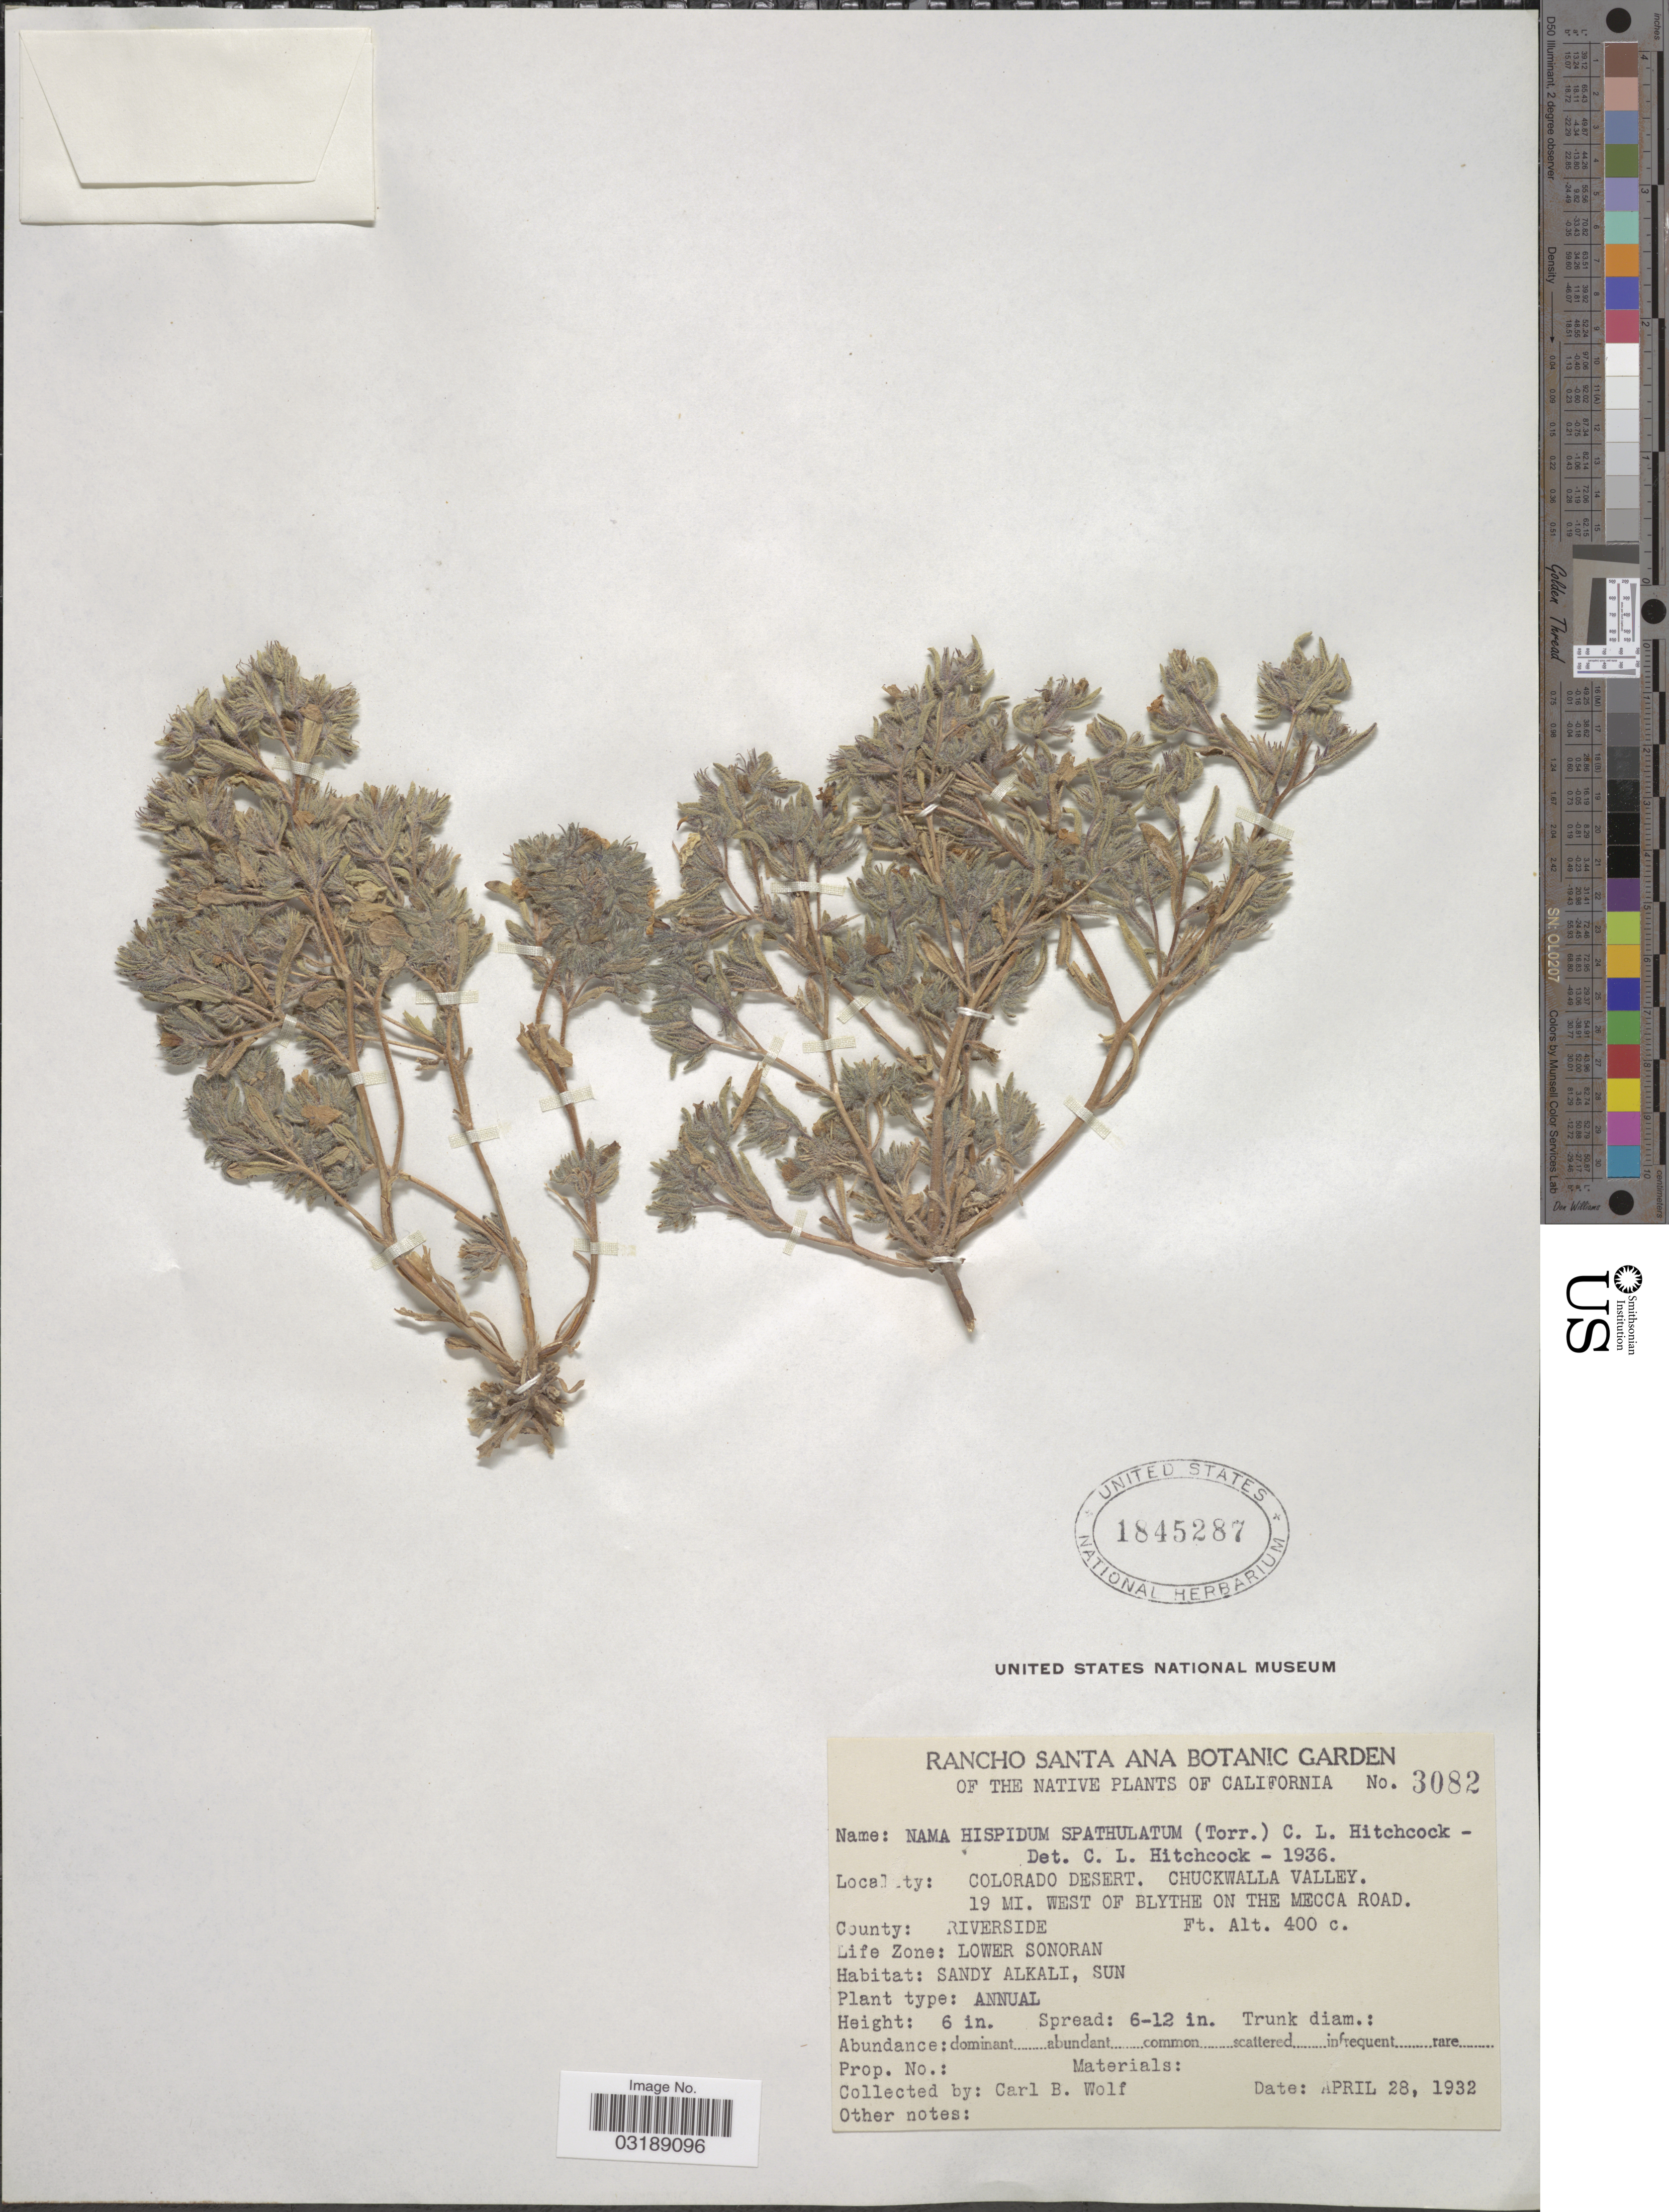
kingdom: Plantae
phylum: Tracheophyta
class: Magnoliopsida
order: Boraginales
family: Namaceae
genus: Nama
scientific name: Nama hispida var. spathulatum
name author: (Torr.) C.L. Hitchc.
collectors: C. B. Wolf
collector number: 3082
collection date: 1932-04-28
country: United States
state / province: California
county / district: Riverside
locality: Colorado Desert, Chuckwalla Valley, 19 mi. West of Blythe on the Mecca Road, County: Riverside, Life Zone: Lower Sonoran.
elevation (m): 400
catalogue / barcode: US 1845287